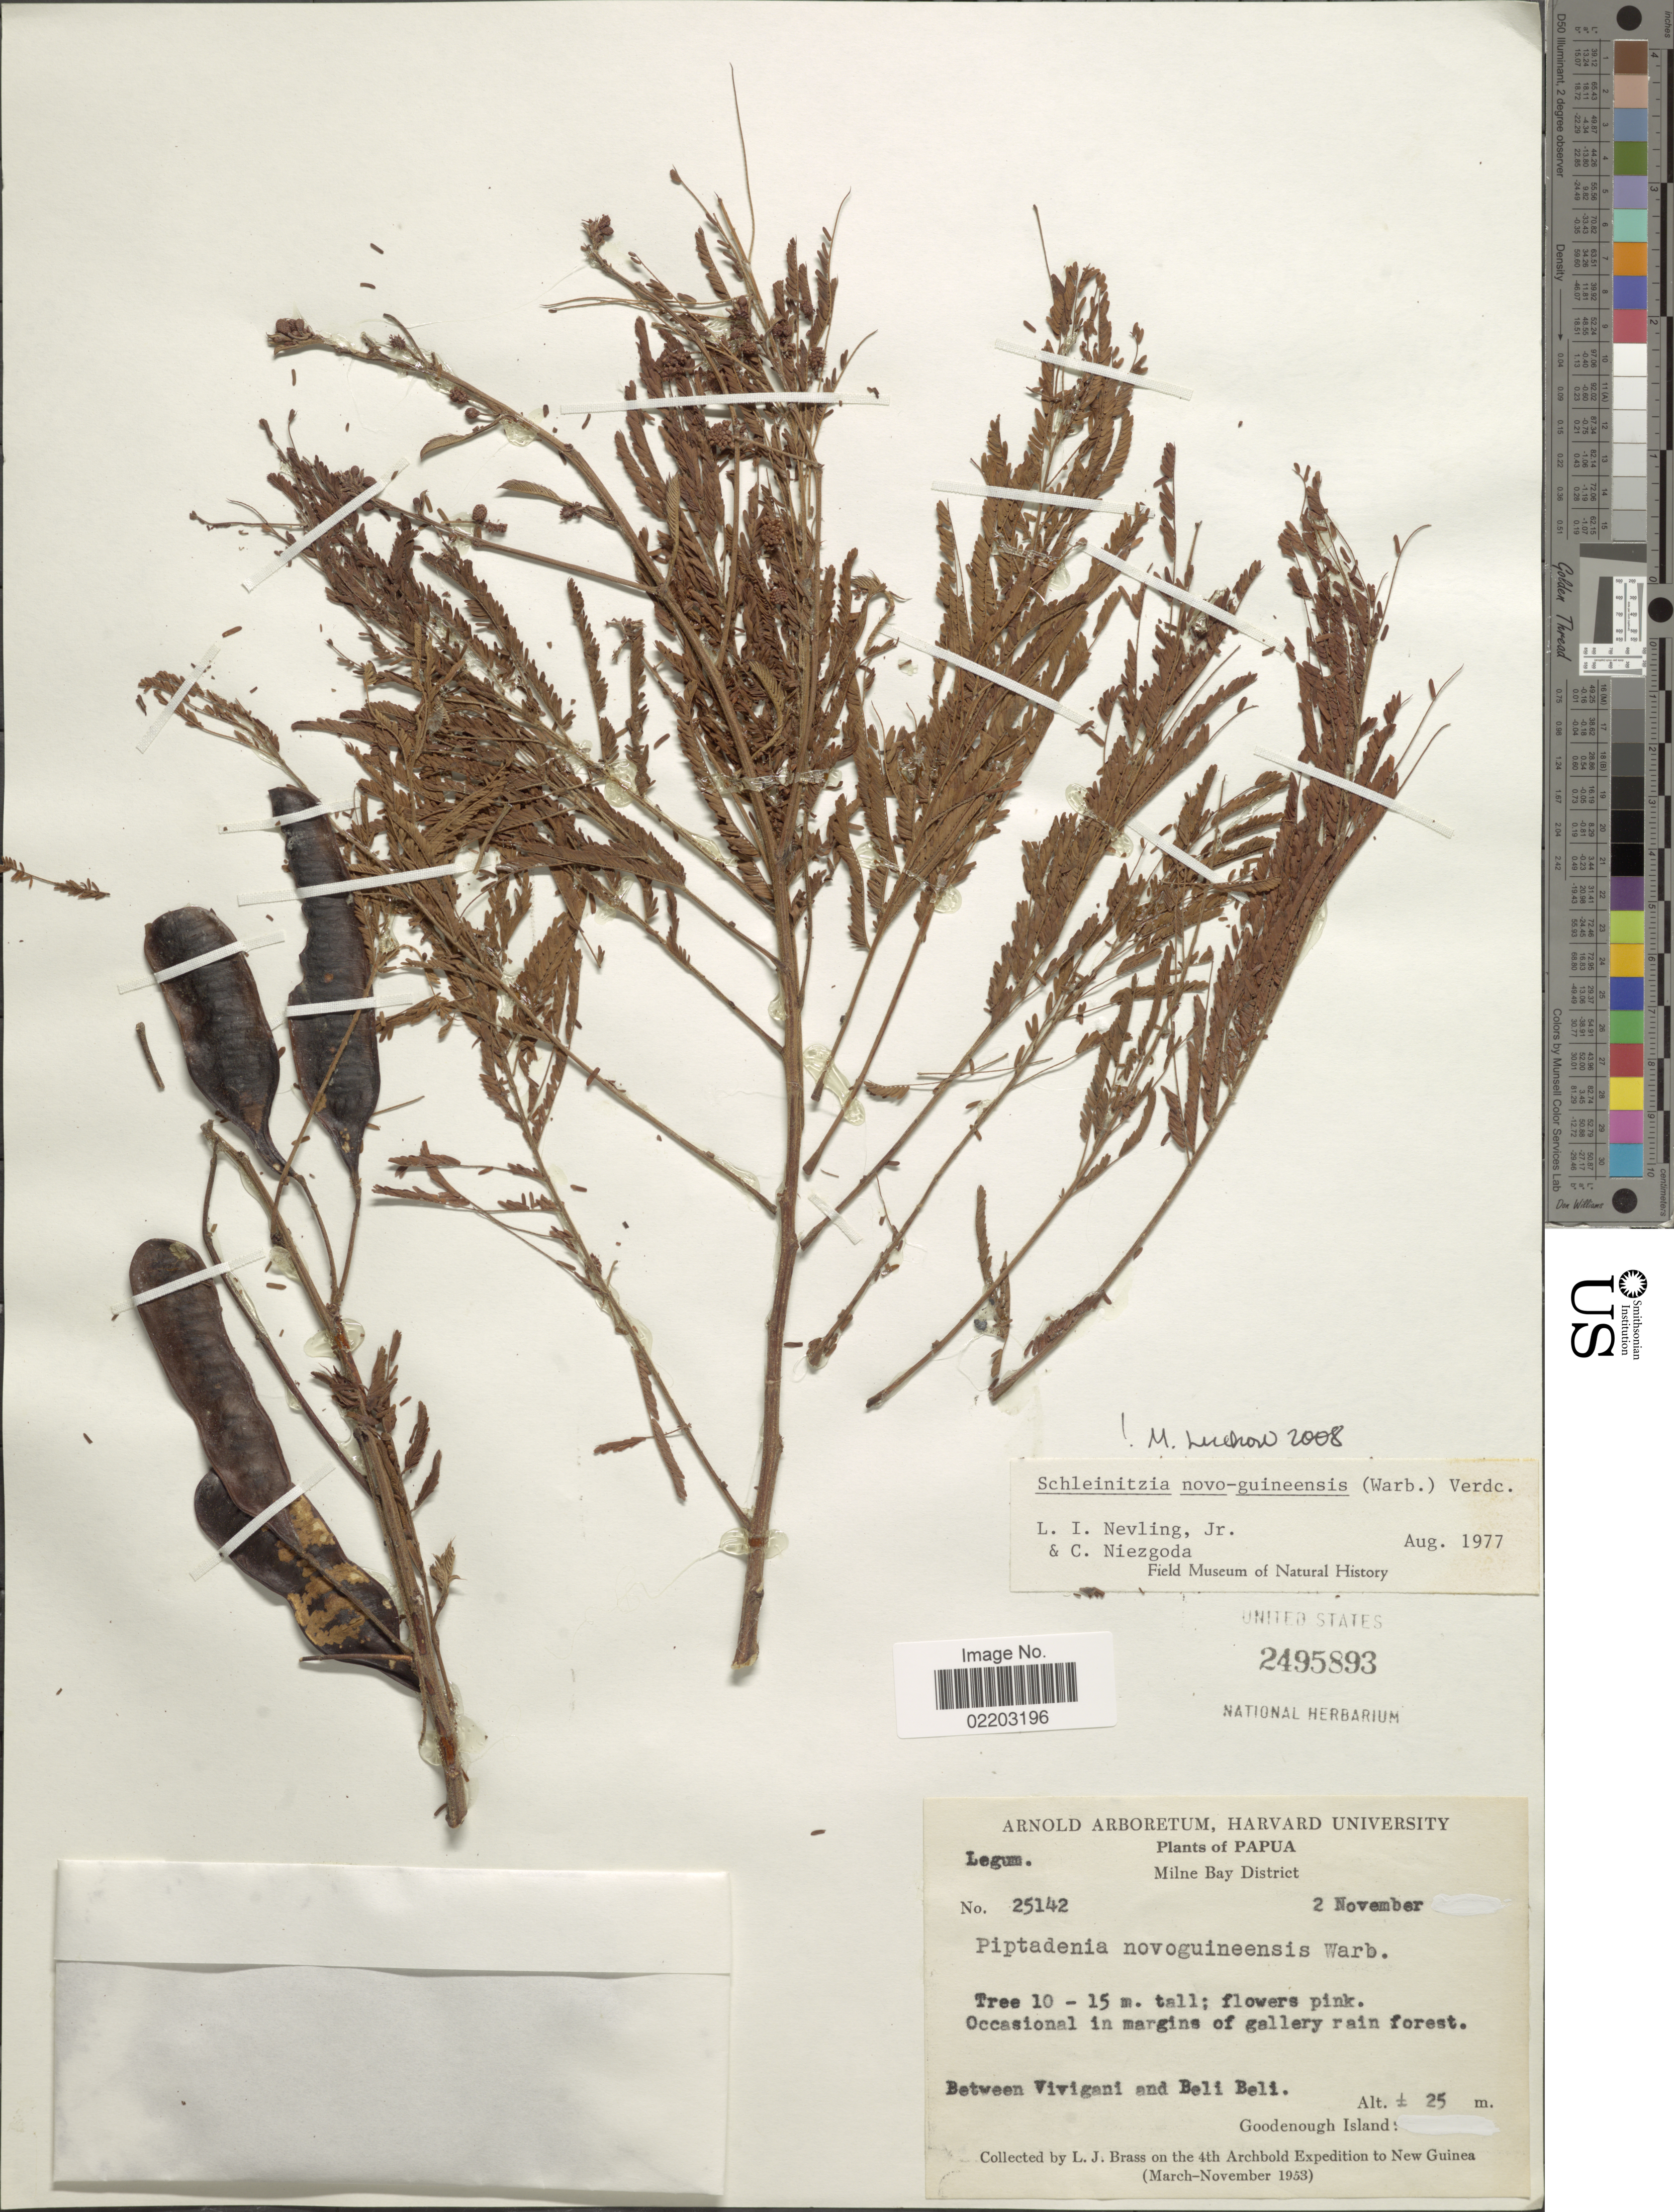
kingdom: Plantae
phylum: Tracheophyta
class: Magnoliopsida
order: Fabales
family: Fabaceae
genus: Schleinitzia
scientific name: Schleinitzia novoguineensis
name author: (Warb.) Verdc.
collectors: L. J. Brass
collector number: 25142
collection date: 1953-11-02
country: Papua New Guinea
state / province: Milne Bay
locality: Milne Bay District, Occasional in margins of gallery rain forest, Between Vivigani and Beli Beli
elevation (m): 25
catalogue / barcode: US 2495893